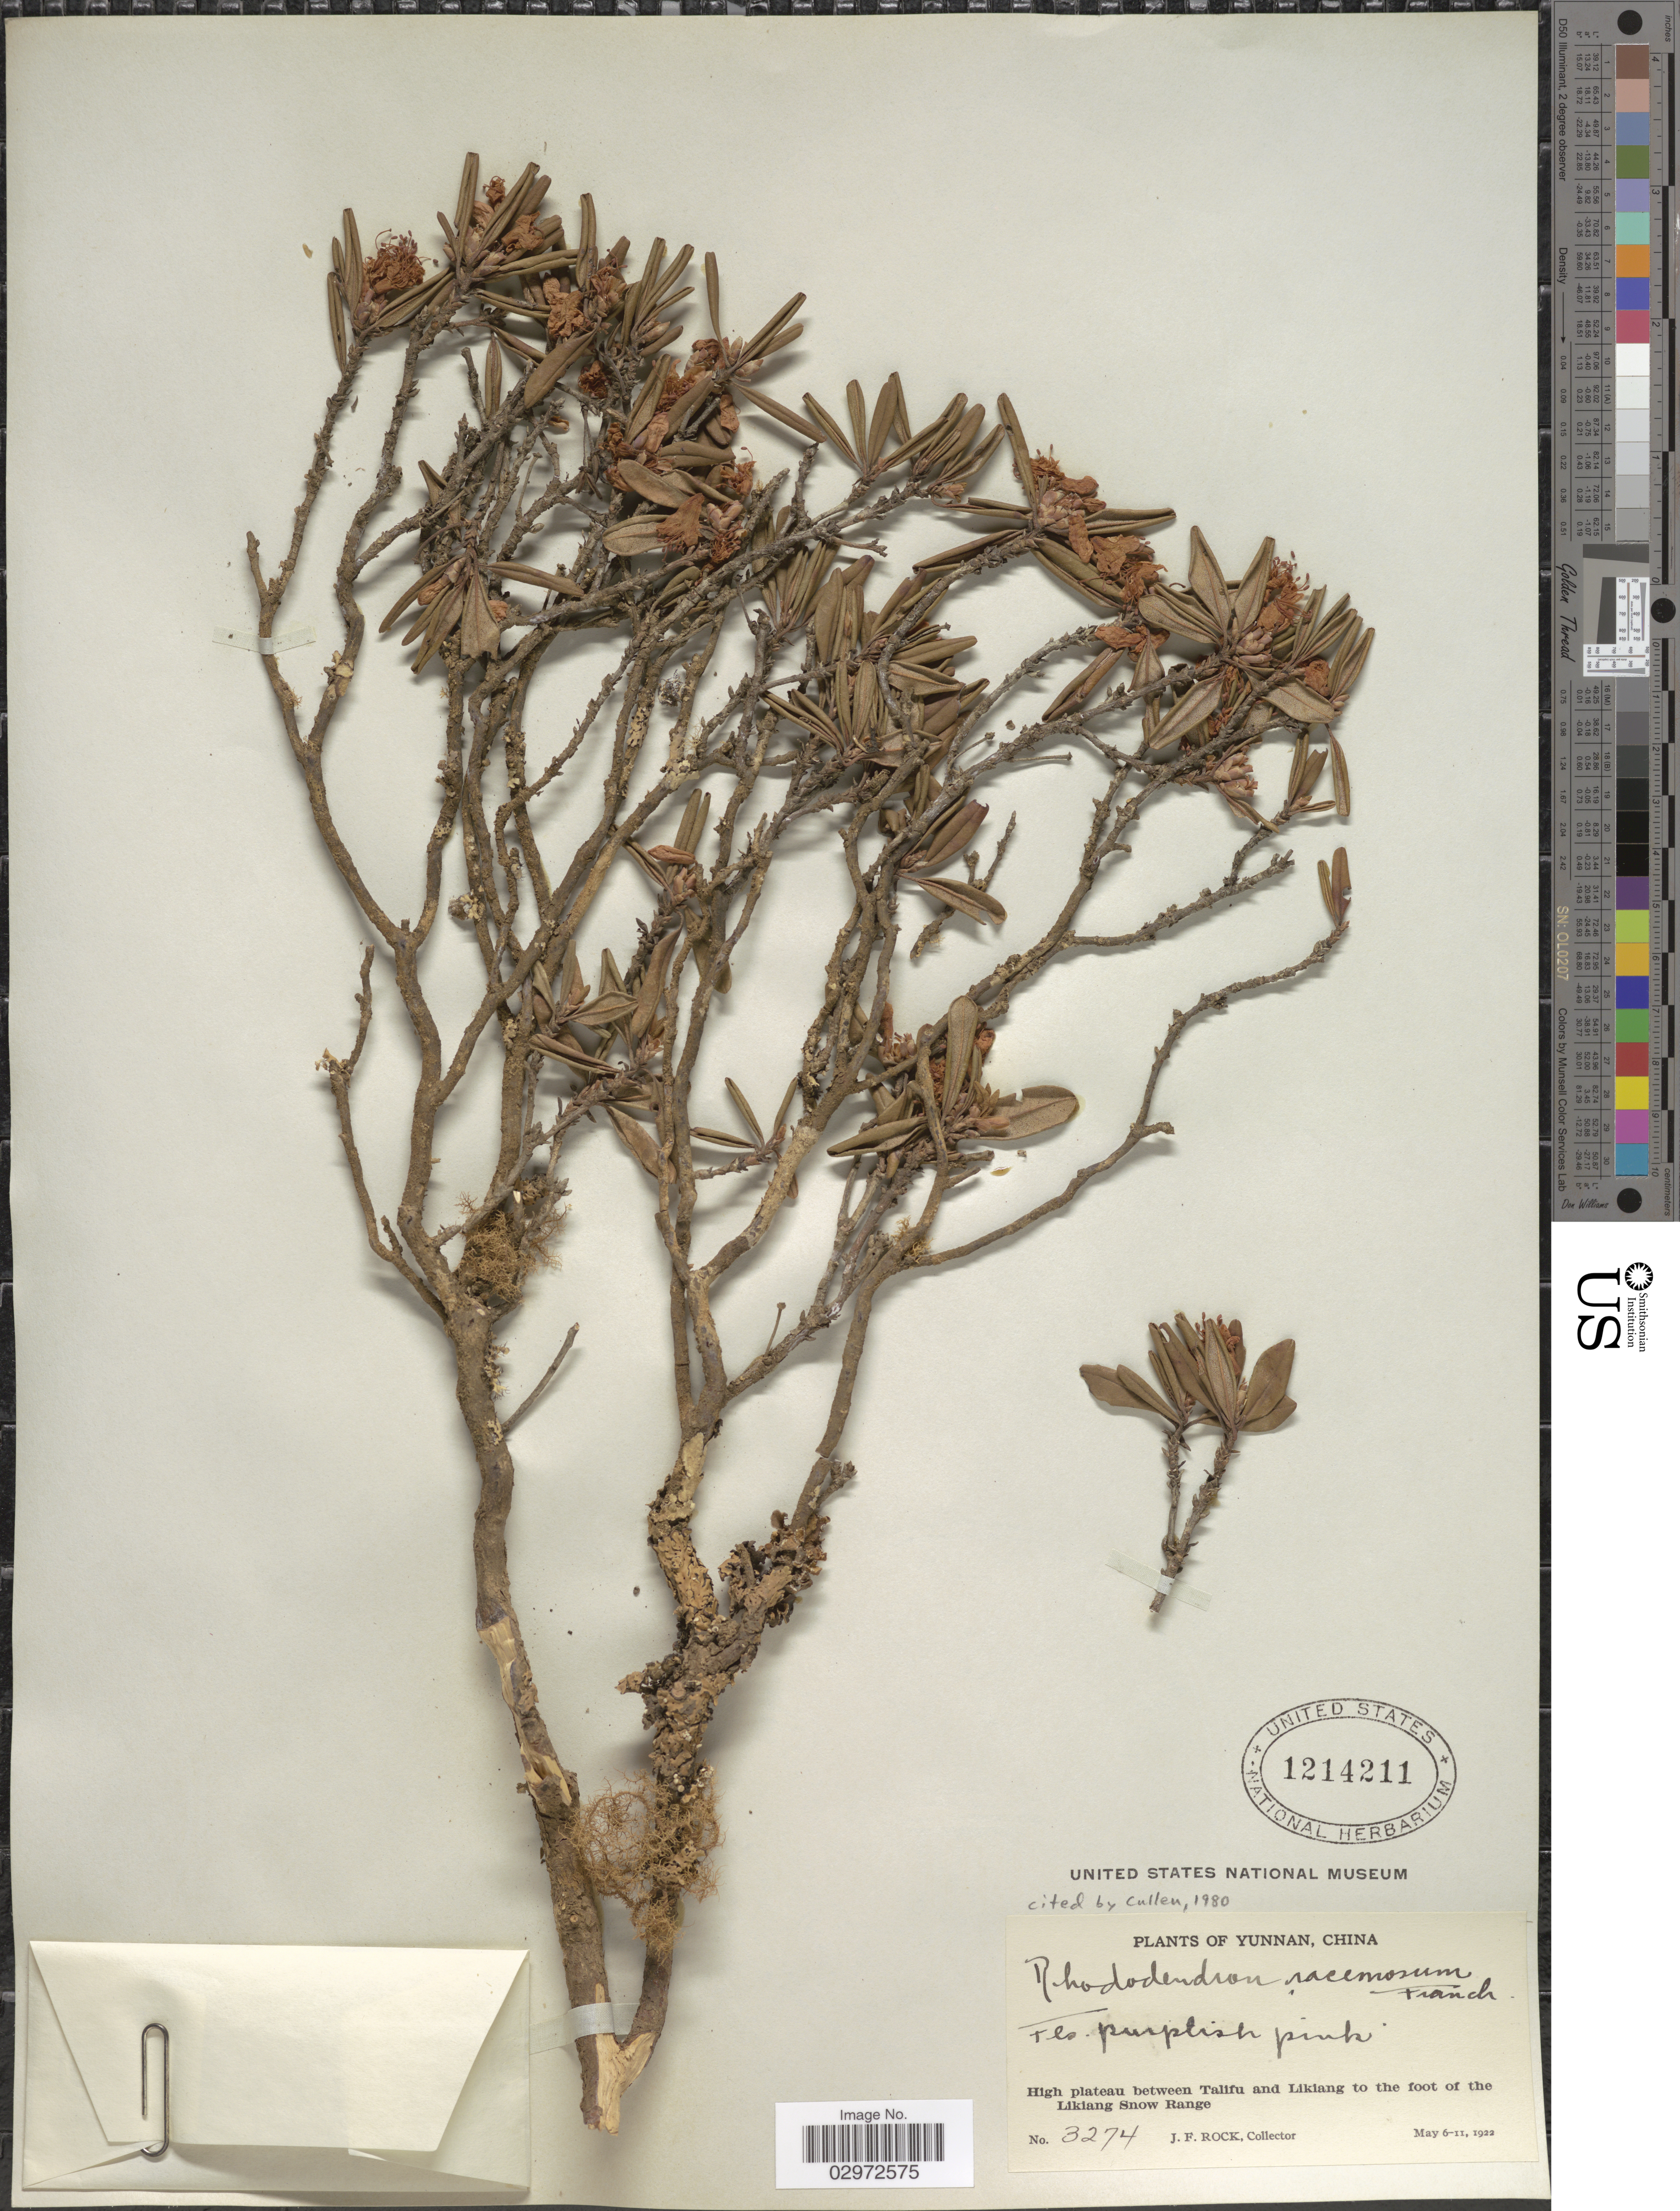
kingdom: Plantae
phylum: Tracheophyta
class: Magnoliopsida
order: Ericales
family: Ericaceae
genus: Rhododendron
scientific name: Rhododendron racemosum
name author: Franch.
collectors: J. Rock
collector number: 3274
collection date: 1922-05-06/1922-05-11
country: China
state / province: Yunnan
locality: High plateau between Talifu and Likiang to the foot of the Likiang Snow Range.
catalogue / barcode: US 1214211